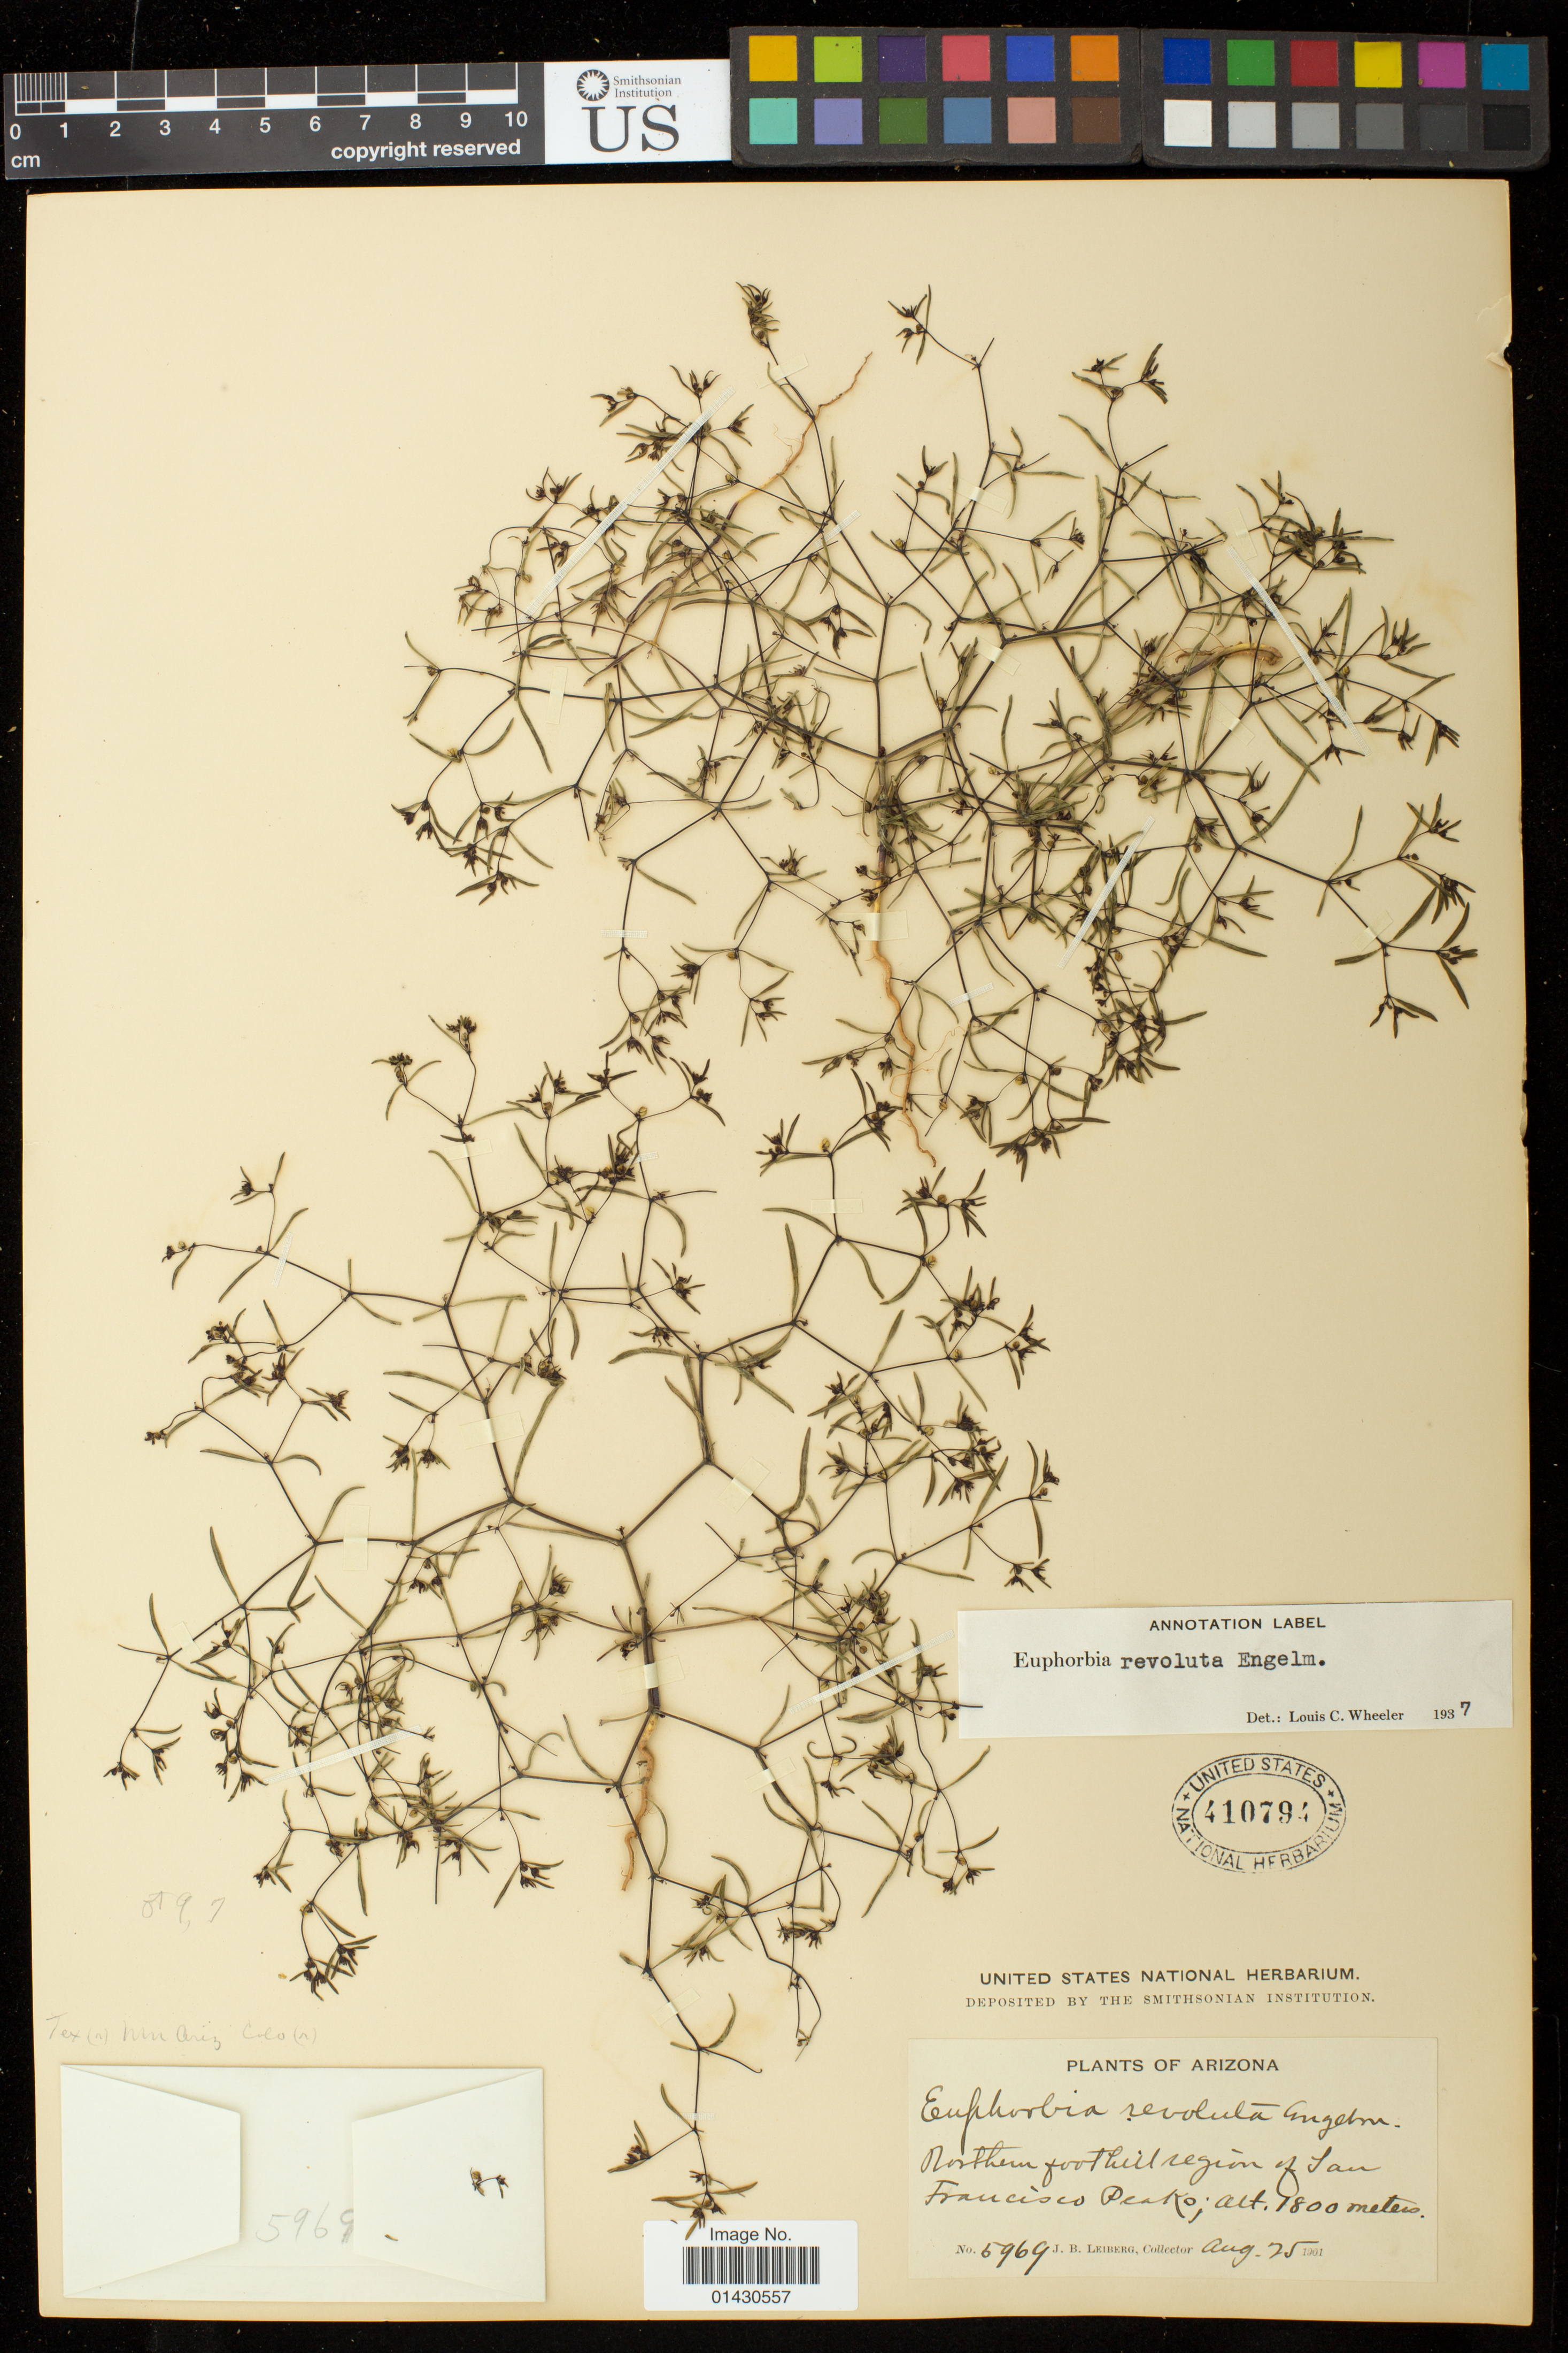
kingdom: Plantae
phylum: Tracheophyta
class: Magnoliopsida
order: Malpighiales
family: Euphorbiaceae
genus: Euphorbia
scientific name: Euphorbia revoluta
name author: Engelm. in Emory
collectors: J. Leiberg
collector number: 5969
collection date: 1901-08-25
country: United States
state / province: Arizona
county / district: Coconino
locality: Northern foothill region of San Francisco Peaks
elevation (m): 1800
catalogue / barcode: US 410794